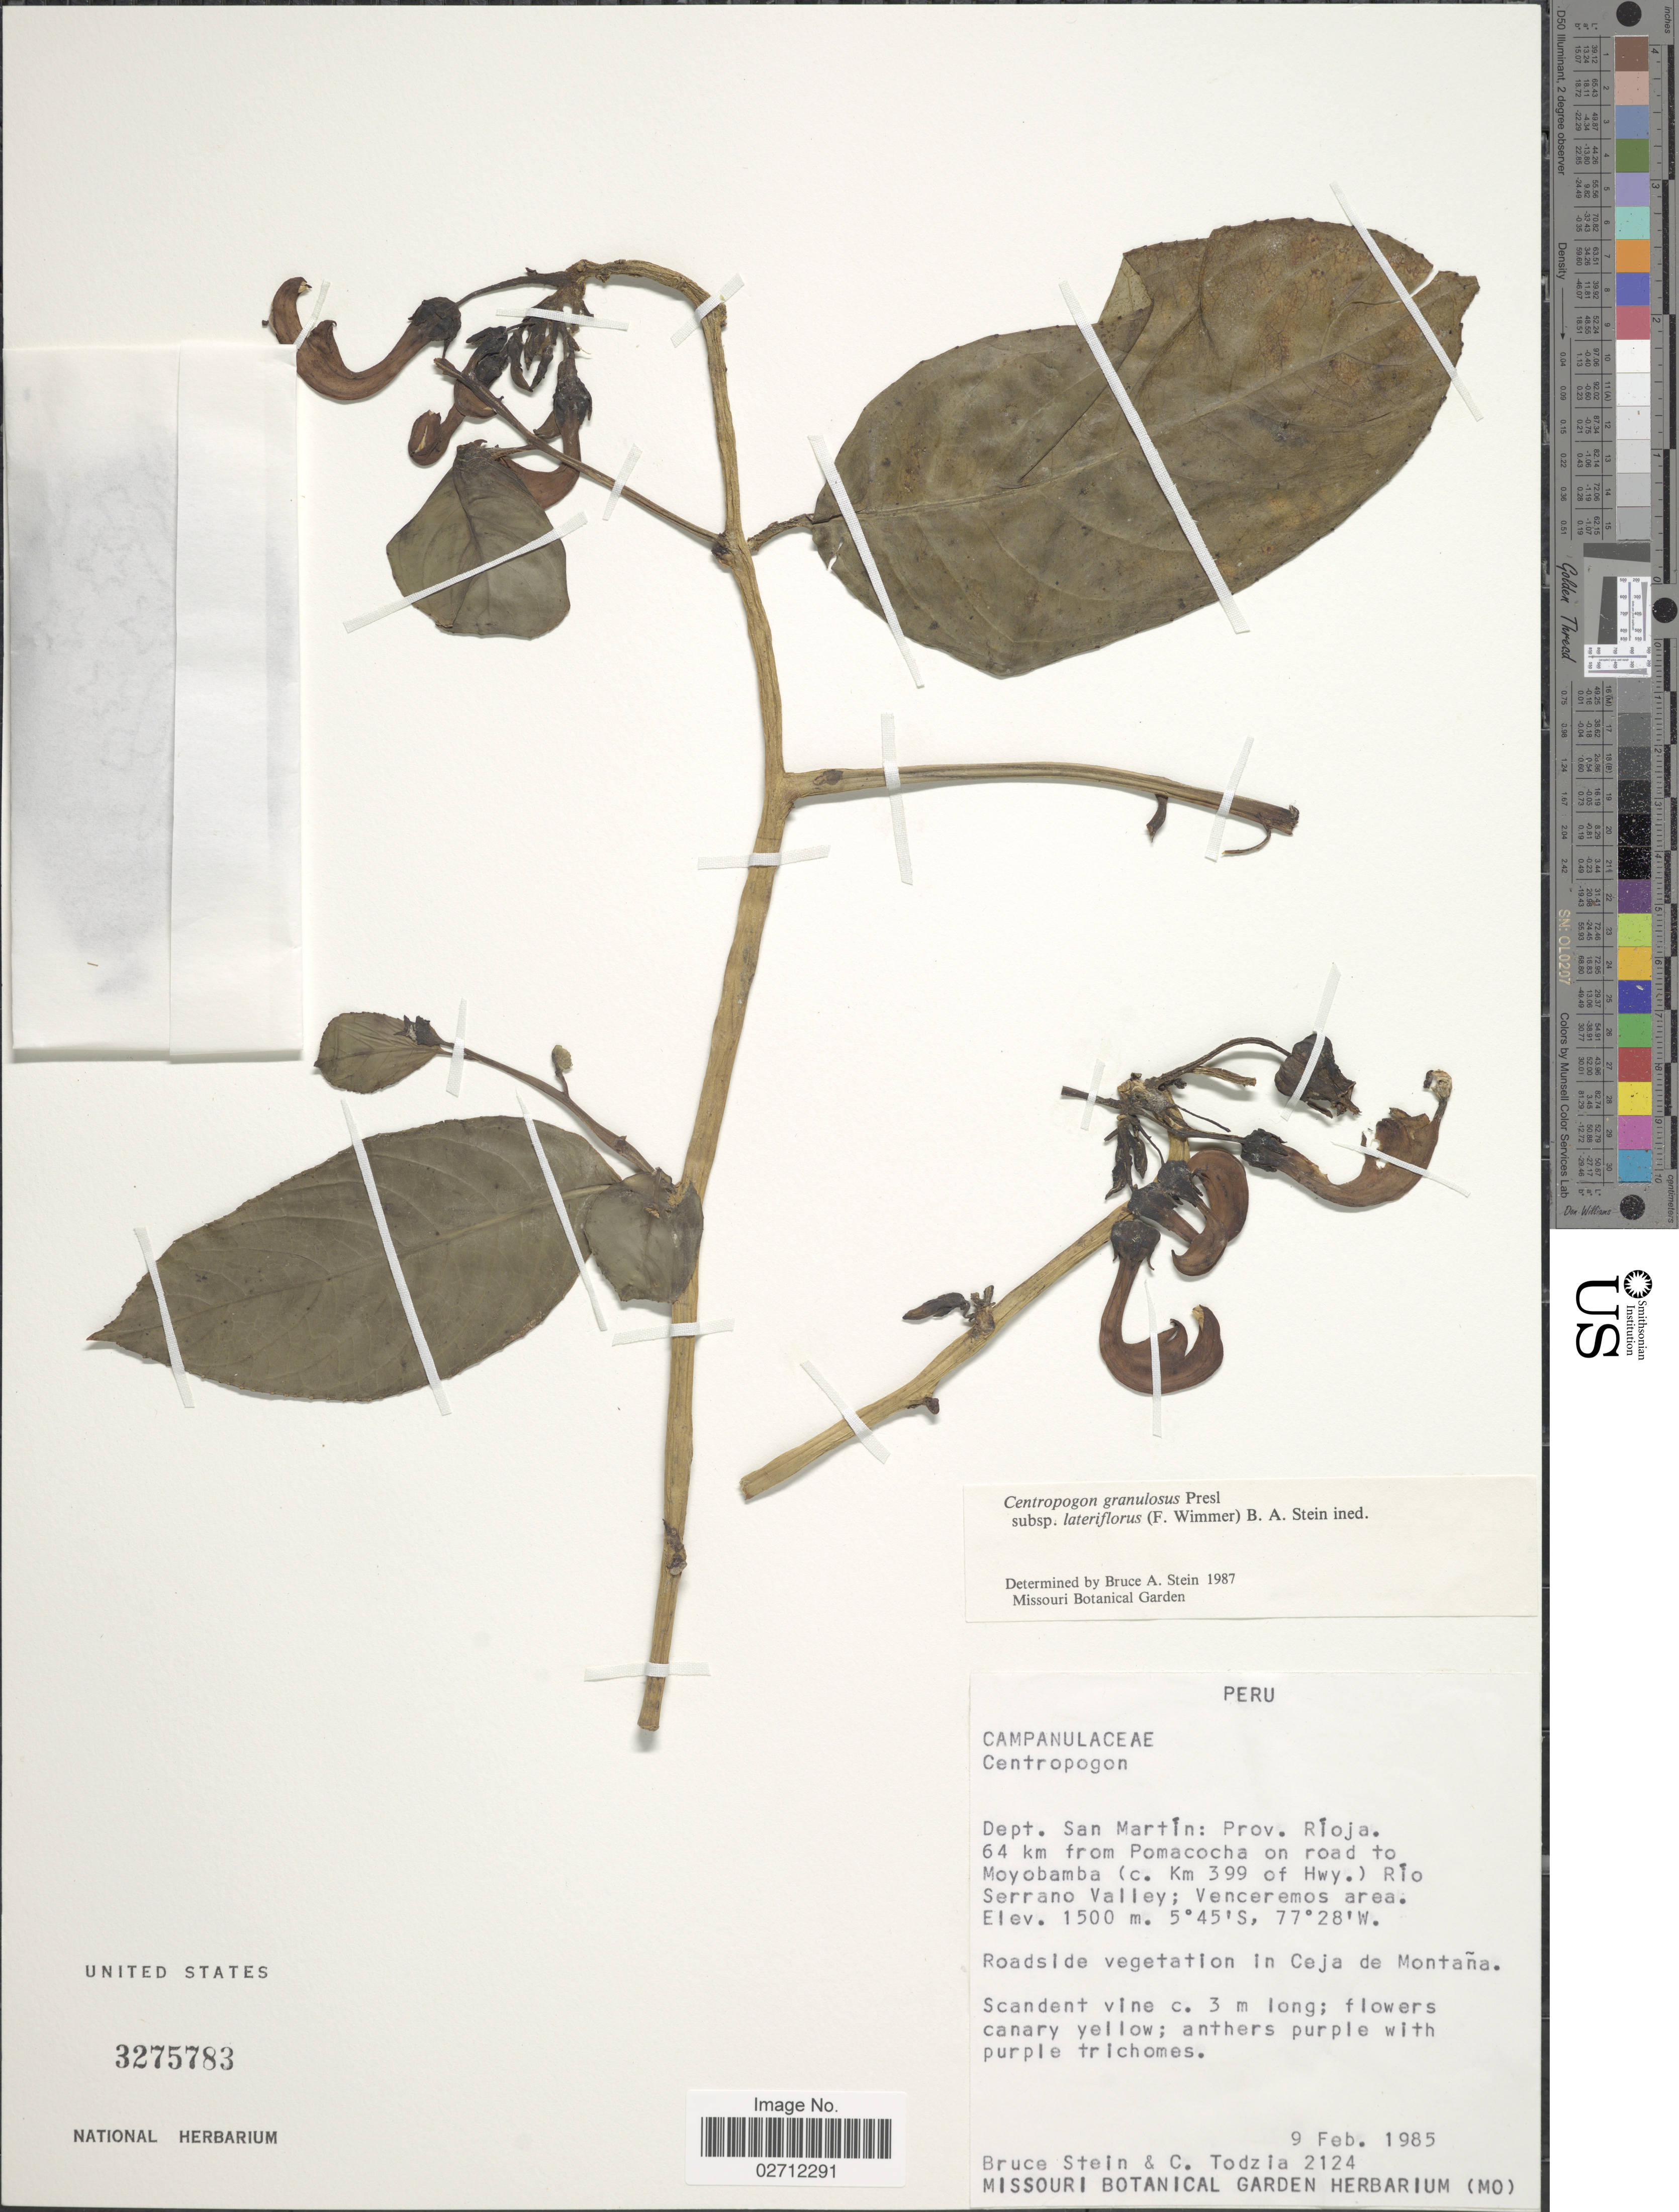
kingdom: Plantae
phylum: Tracheophyta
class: Magnoliopsida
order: Asterales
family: Campanulaceae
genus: Centropogon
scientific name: Centropogon granulosus subsp. lateriflorus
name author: (E. Wimm.) B.A. Stein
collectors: B. A. Stein & C. A. Todzia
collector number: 2124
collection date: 1985-02-09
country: Peru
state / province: San Martín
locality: Dept. San Martín: Prov. Ríoja. 64 km from Pomacocha on road to Moyobamba (c. Km 399 of Hwy.) Río Serrano Valley; Venceremos area. Roadside vegetation in Ceja de Montaña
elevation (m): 1500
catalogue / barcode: US 3275783